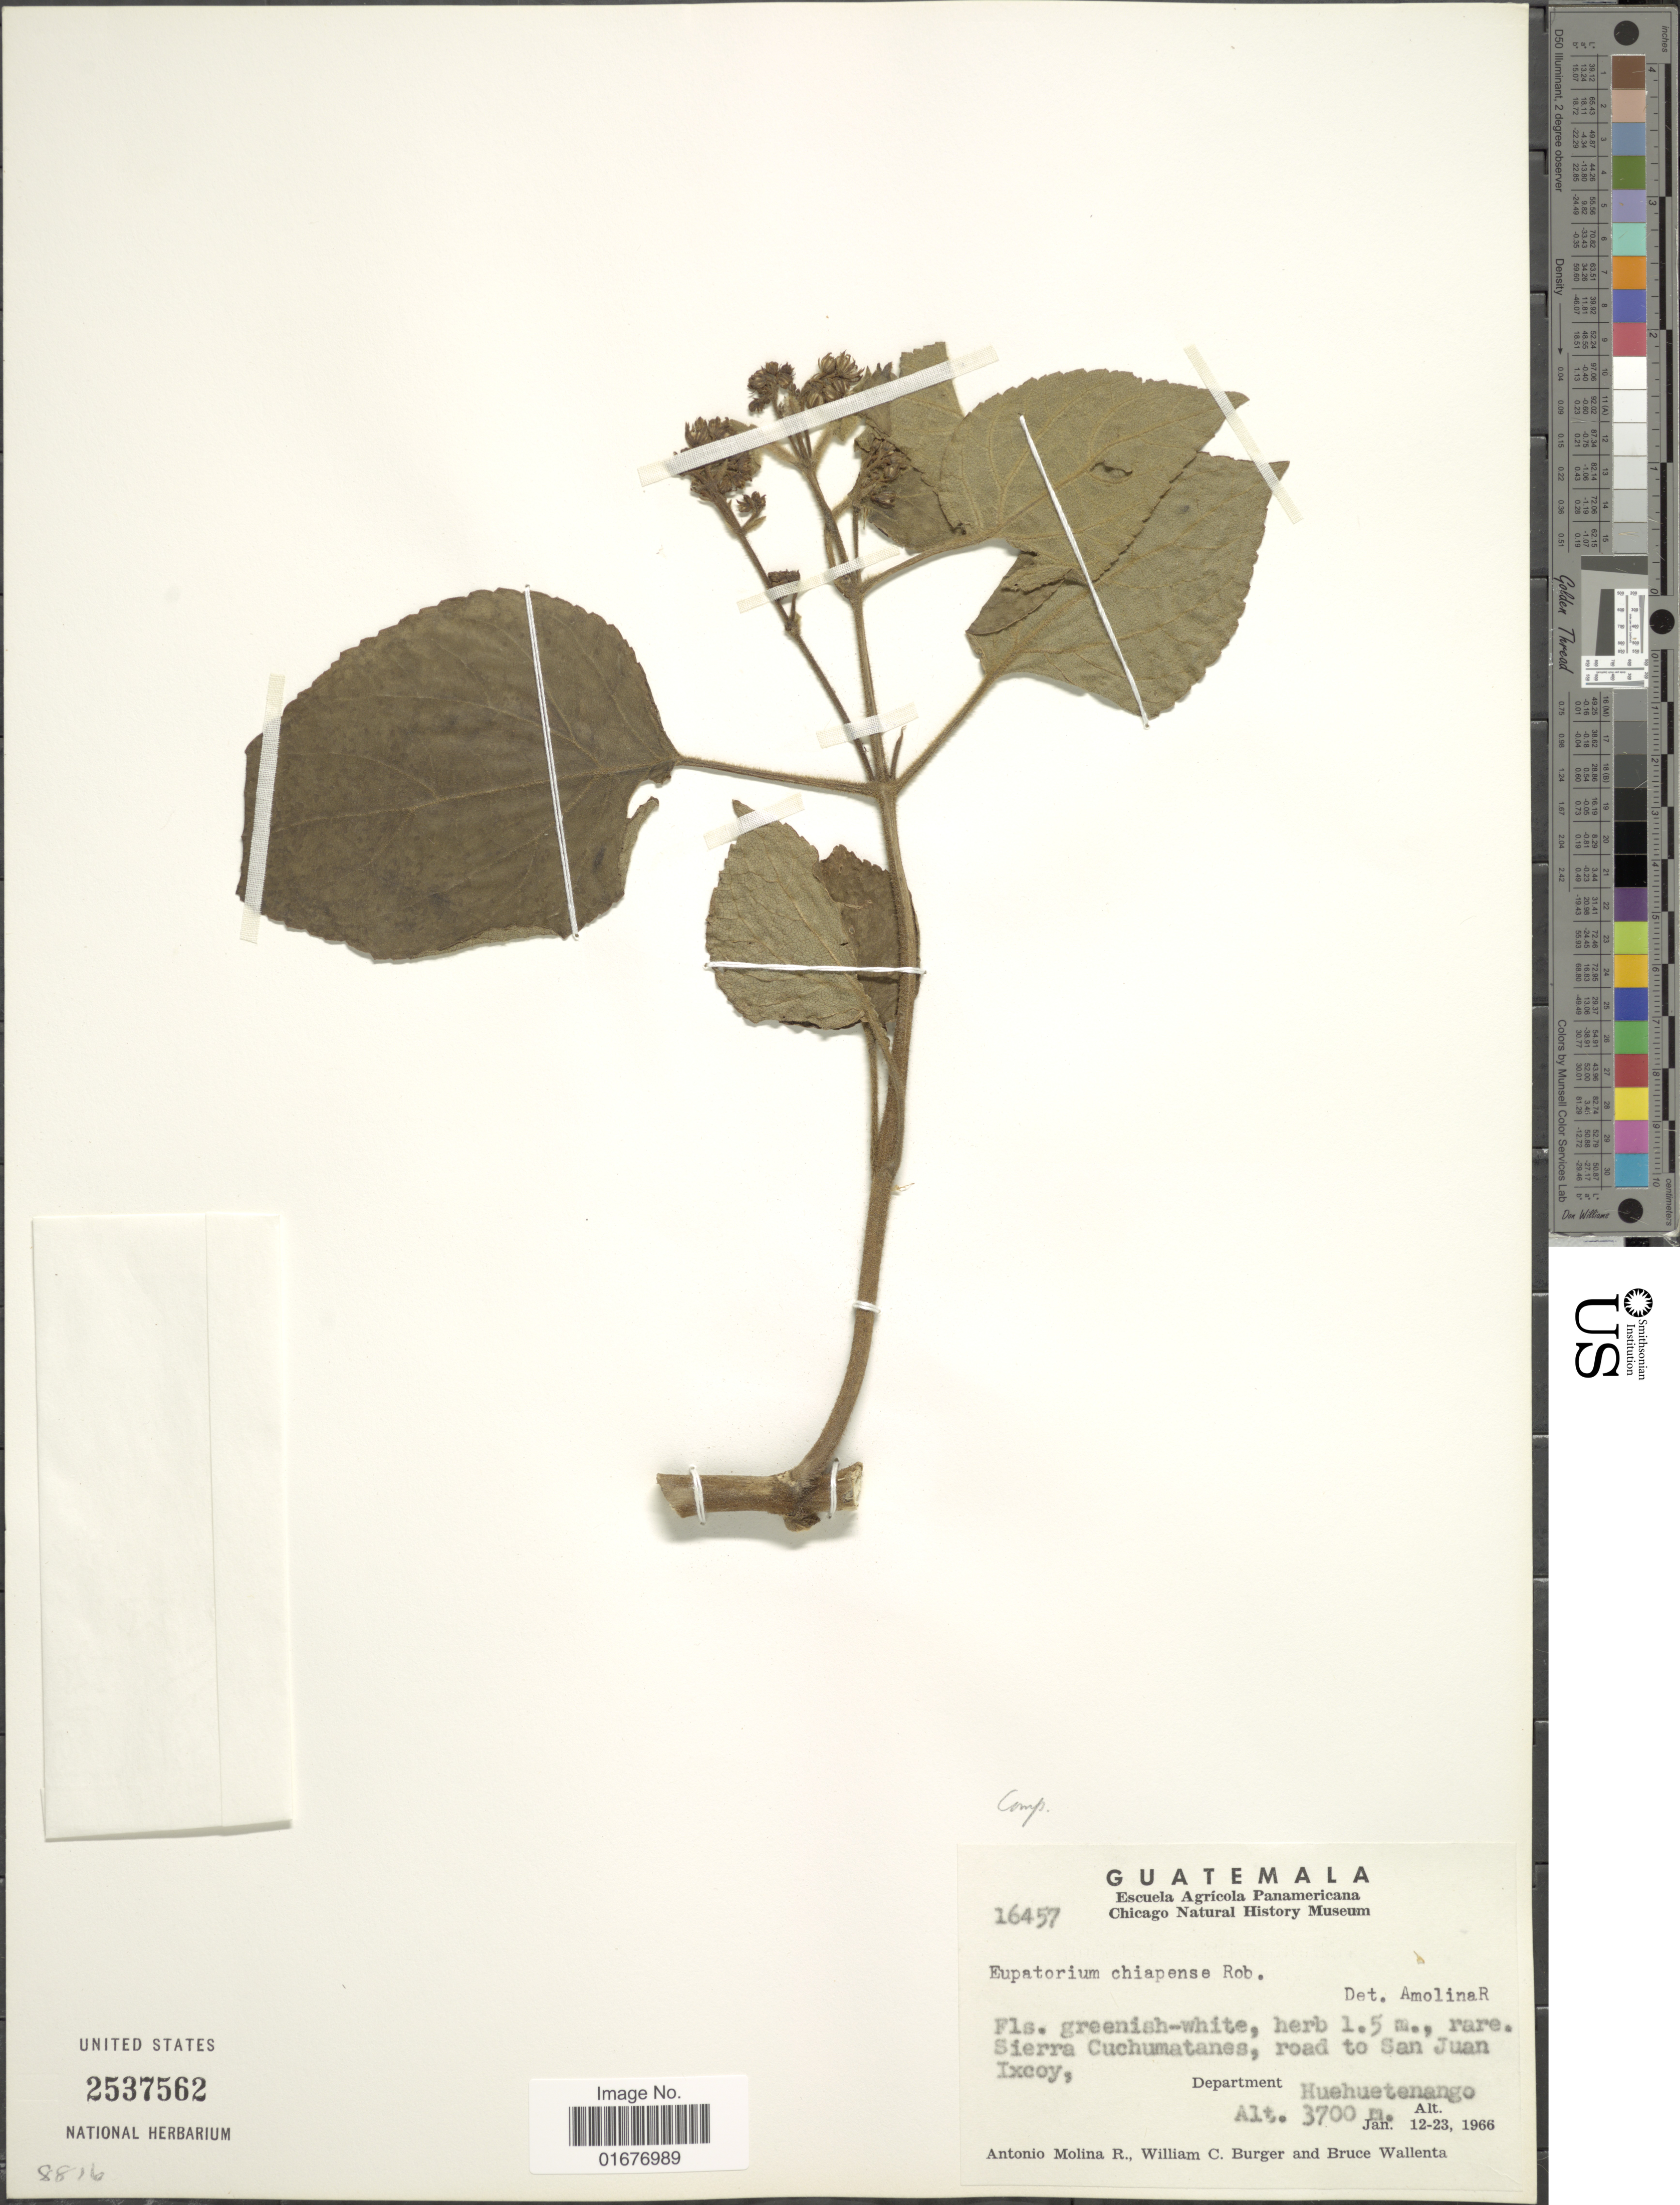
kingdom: Plantae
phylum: Tracheophyta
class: Magnoliopsida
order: Asterales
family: Asteraceae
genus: Ageratina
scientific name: Ageratina vernalis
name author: (Vatke & Kurtz) R.M. King & H. Rob.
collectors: A. Molina R., W. Burger & B. Wallenta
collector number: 16457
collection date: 1966-01-12/1966-01-23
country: Guatemala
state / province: Huehuetenango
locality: Sierra Cuchumatanes, road to San Juan Ixcoy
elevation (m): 3700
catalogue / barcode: US 2537562